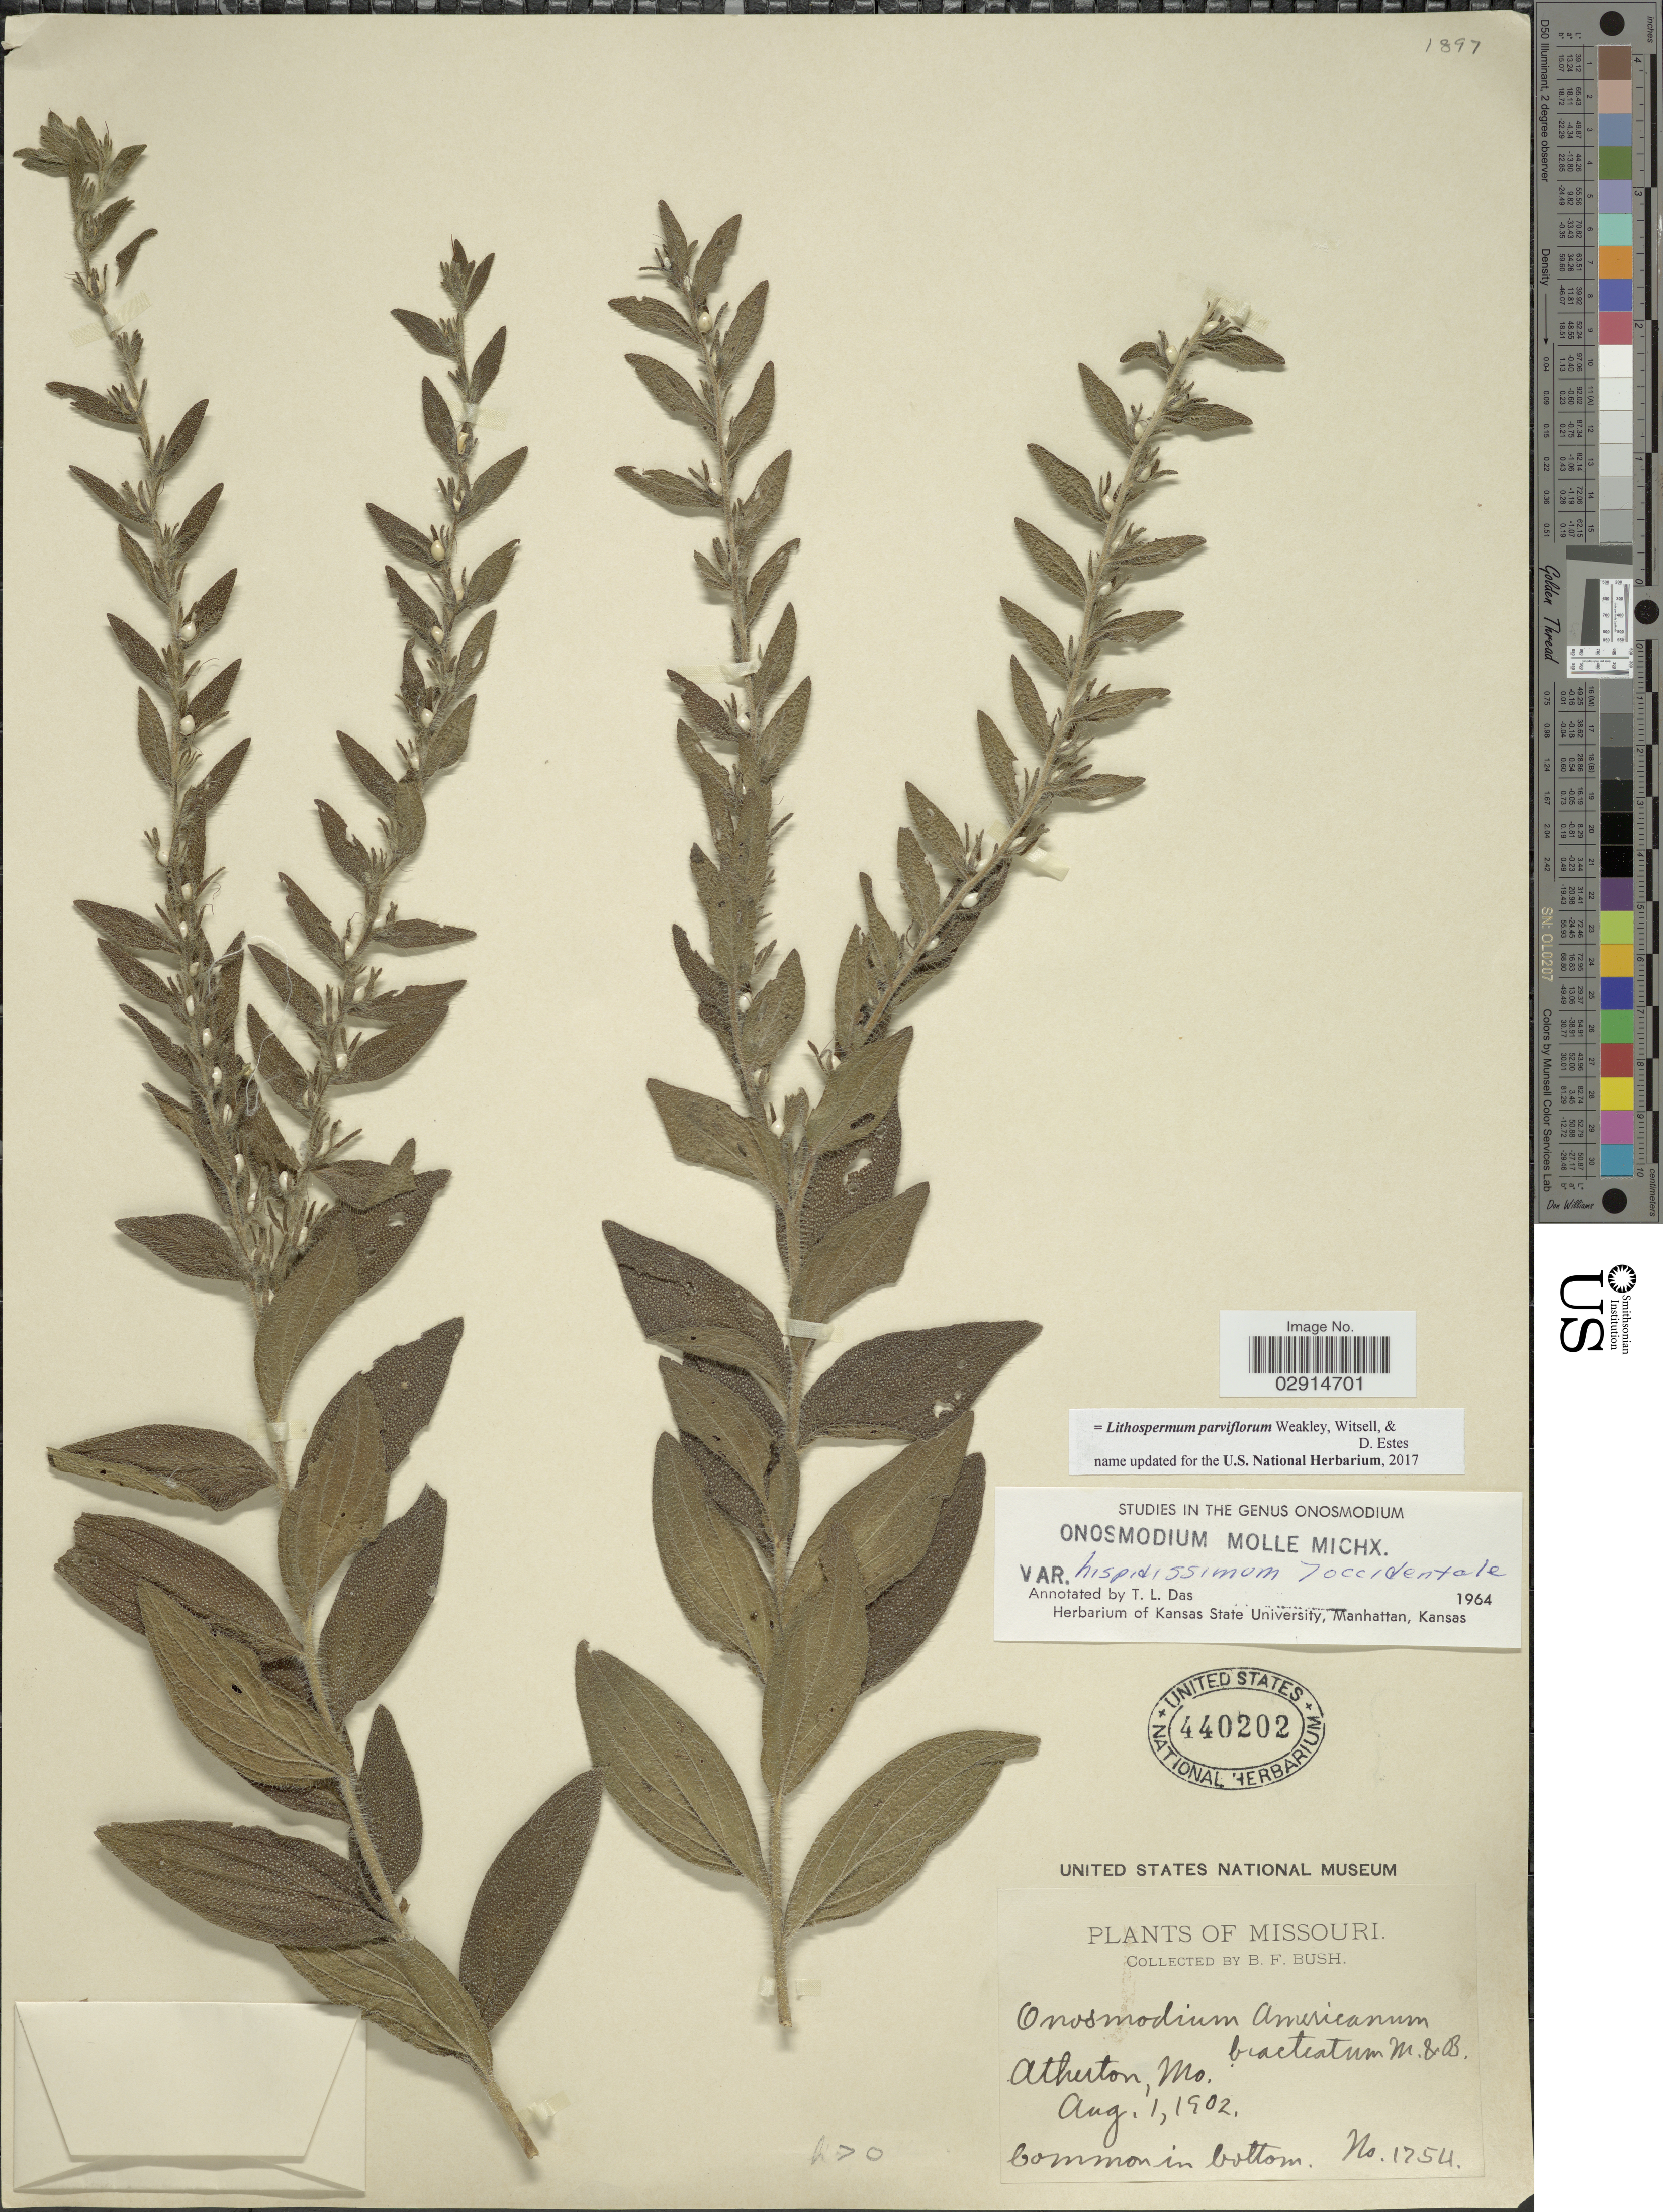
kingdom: Plantae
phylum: Tracheophyta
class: Magnoliopsida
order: Boraginales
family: Boraginaceae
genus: Lithospermum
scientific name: Lithospermum parviflorum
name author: Weakley et al.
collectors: B. F. Bush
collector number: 1754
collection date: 1902-08-01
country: United States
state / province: Missouri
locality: Atherton.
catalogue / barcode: US 440202